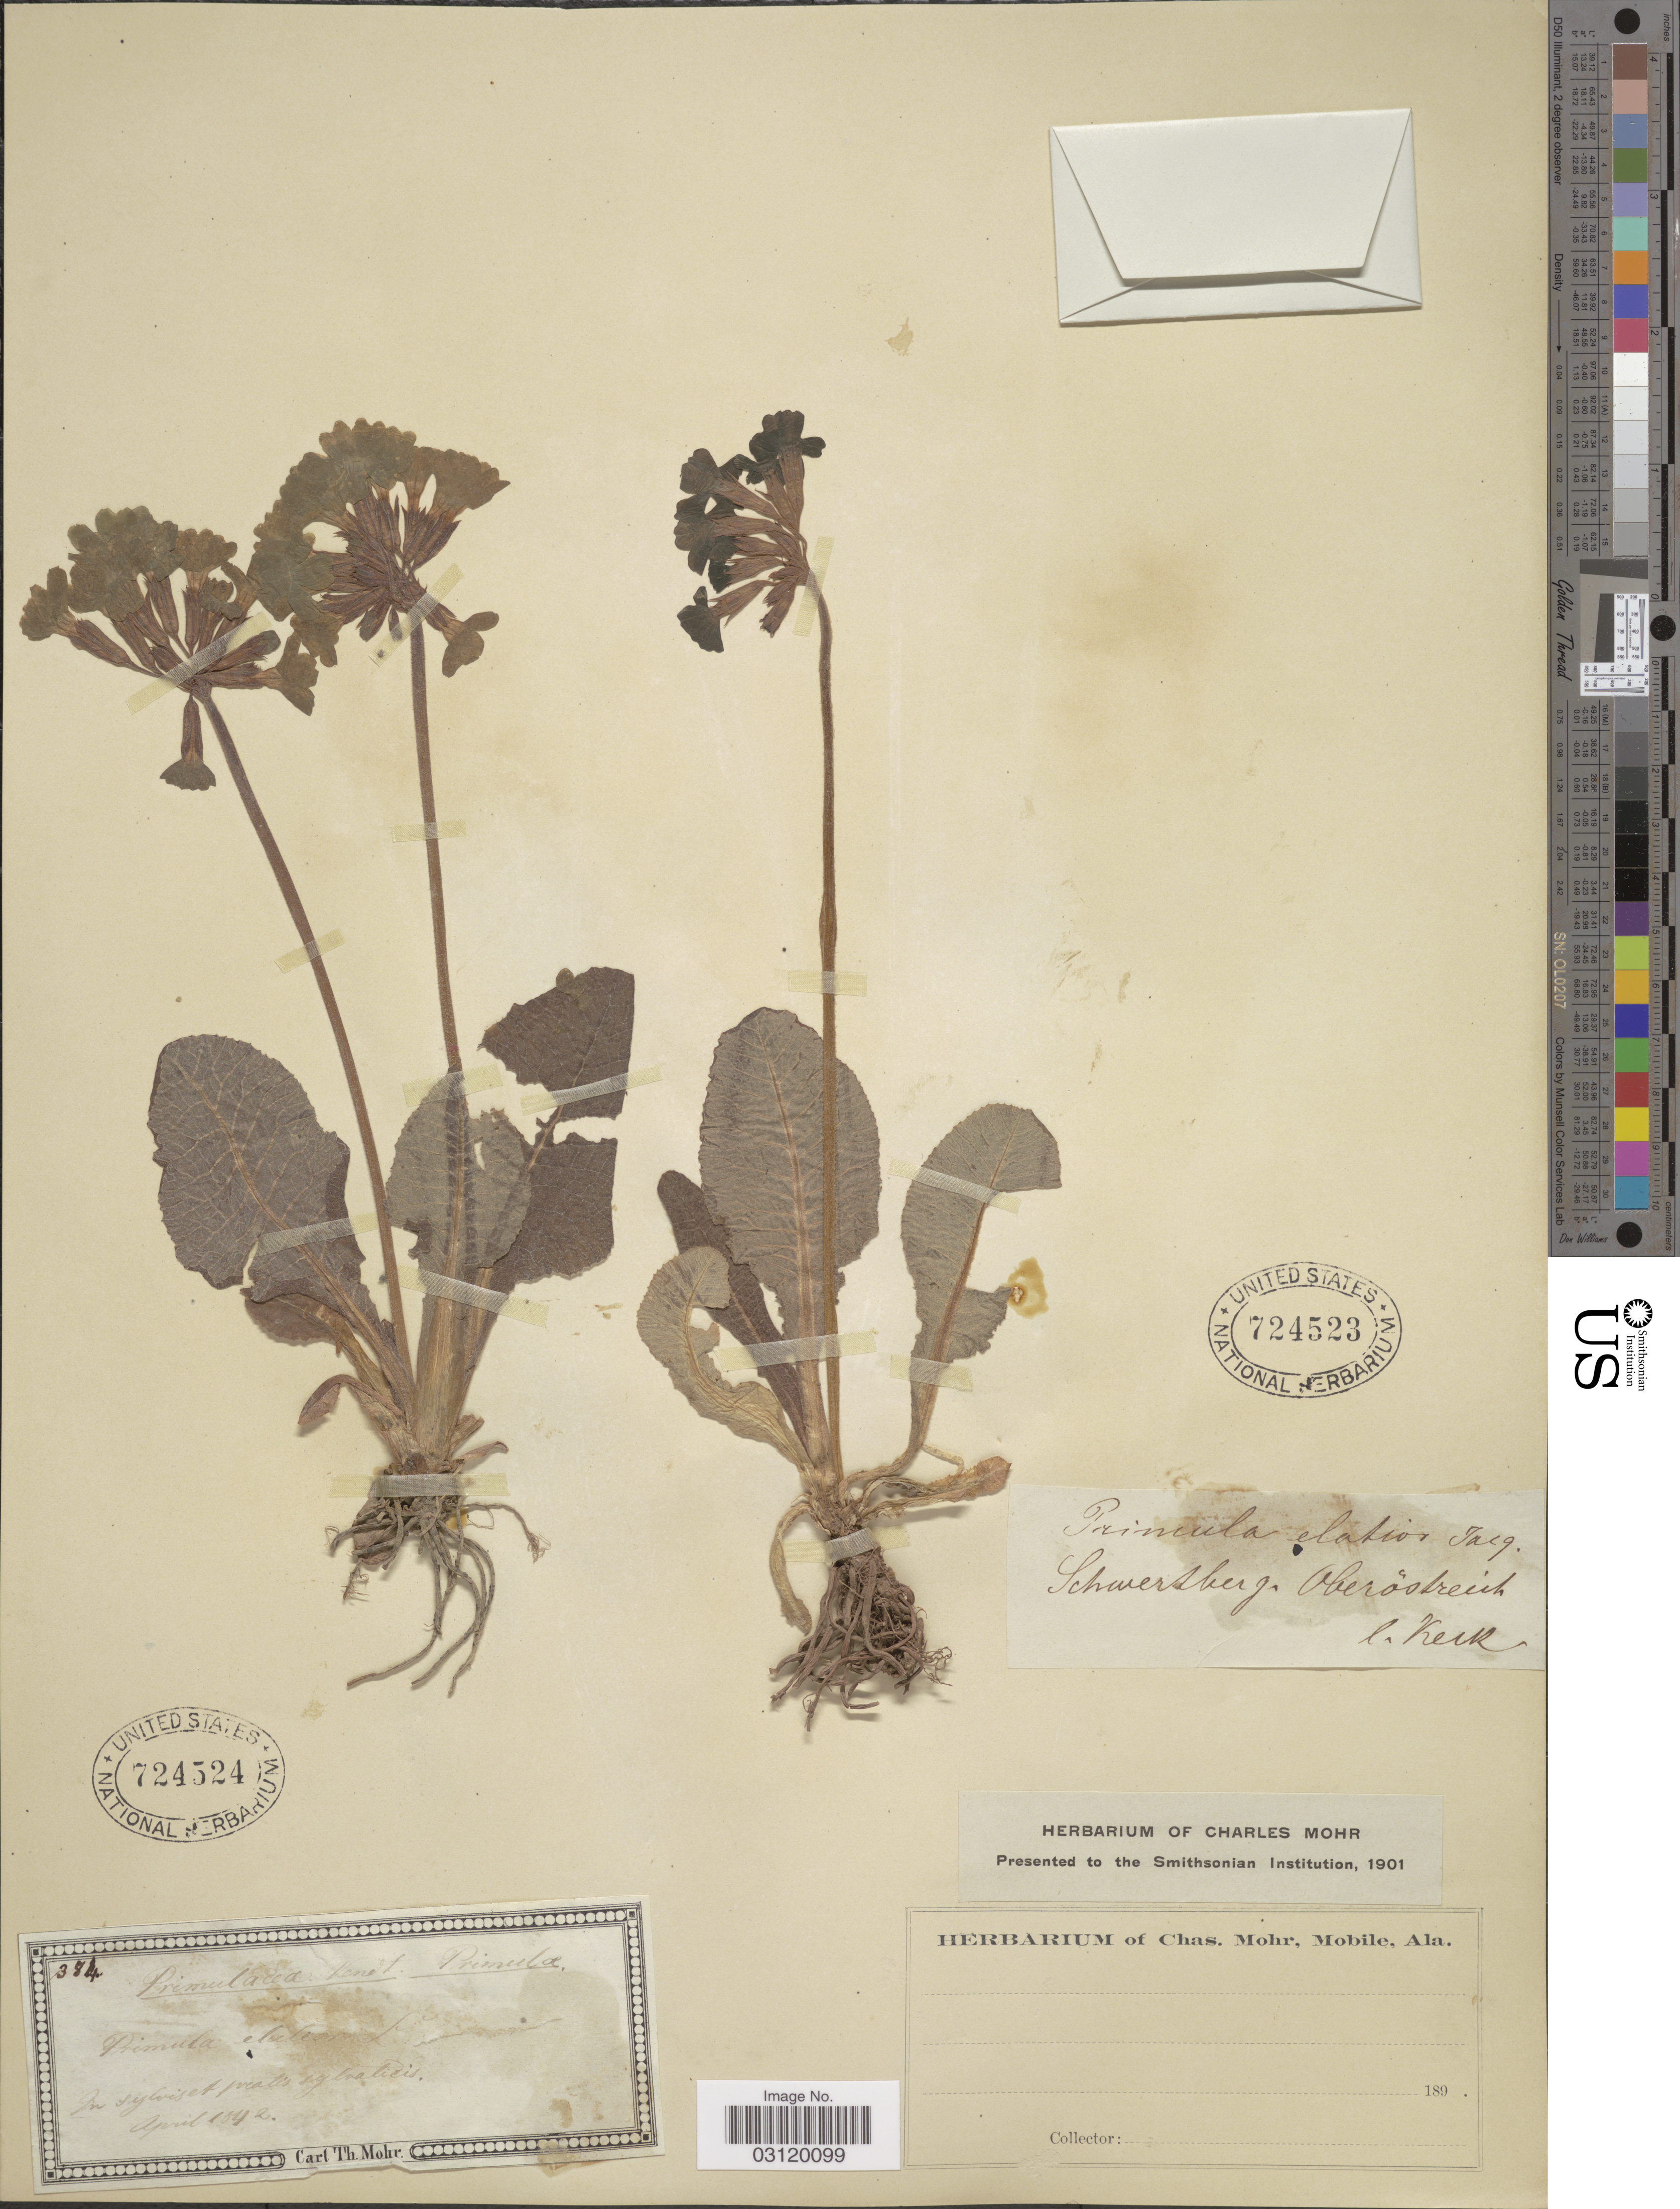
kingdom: Plantae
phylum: Tracheophyta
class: Magnoliopsida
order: Ericales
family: Primulaceae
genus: Primula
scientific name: Primula elatior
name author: (L.) Hill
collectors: -- Keck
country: Austria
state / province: Oberosterreich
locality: Schwertberg.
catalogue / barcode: US 724523